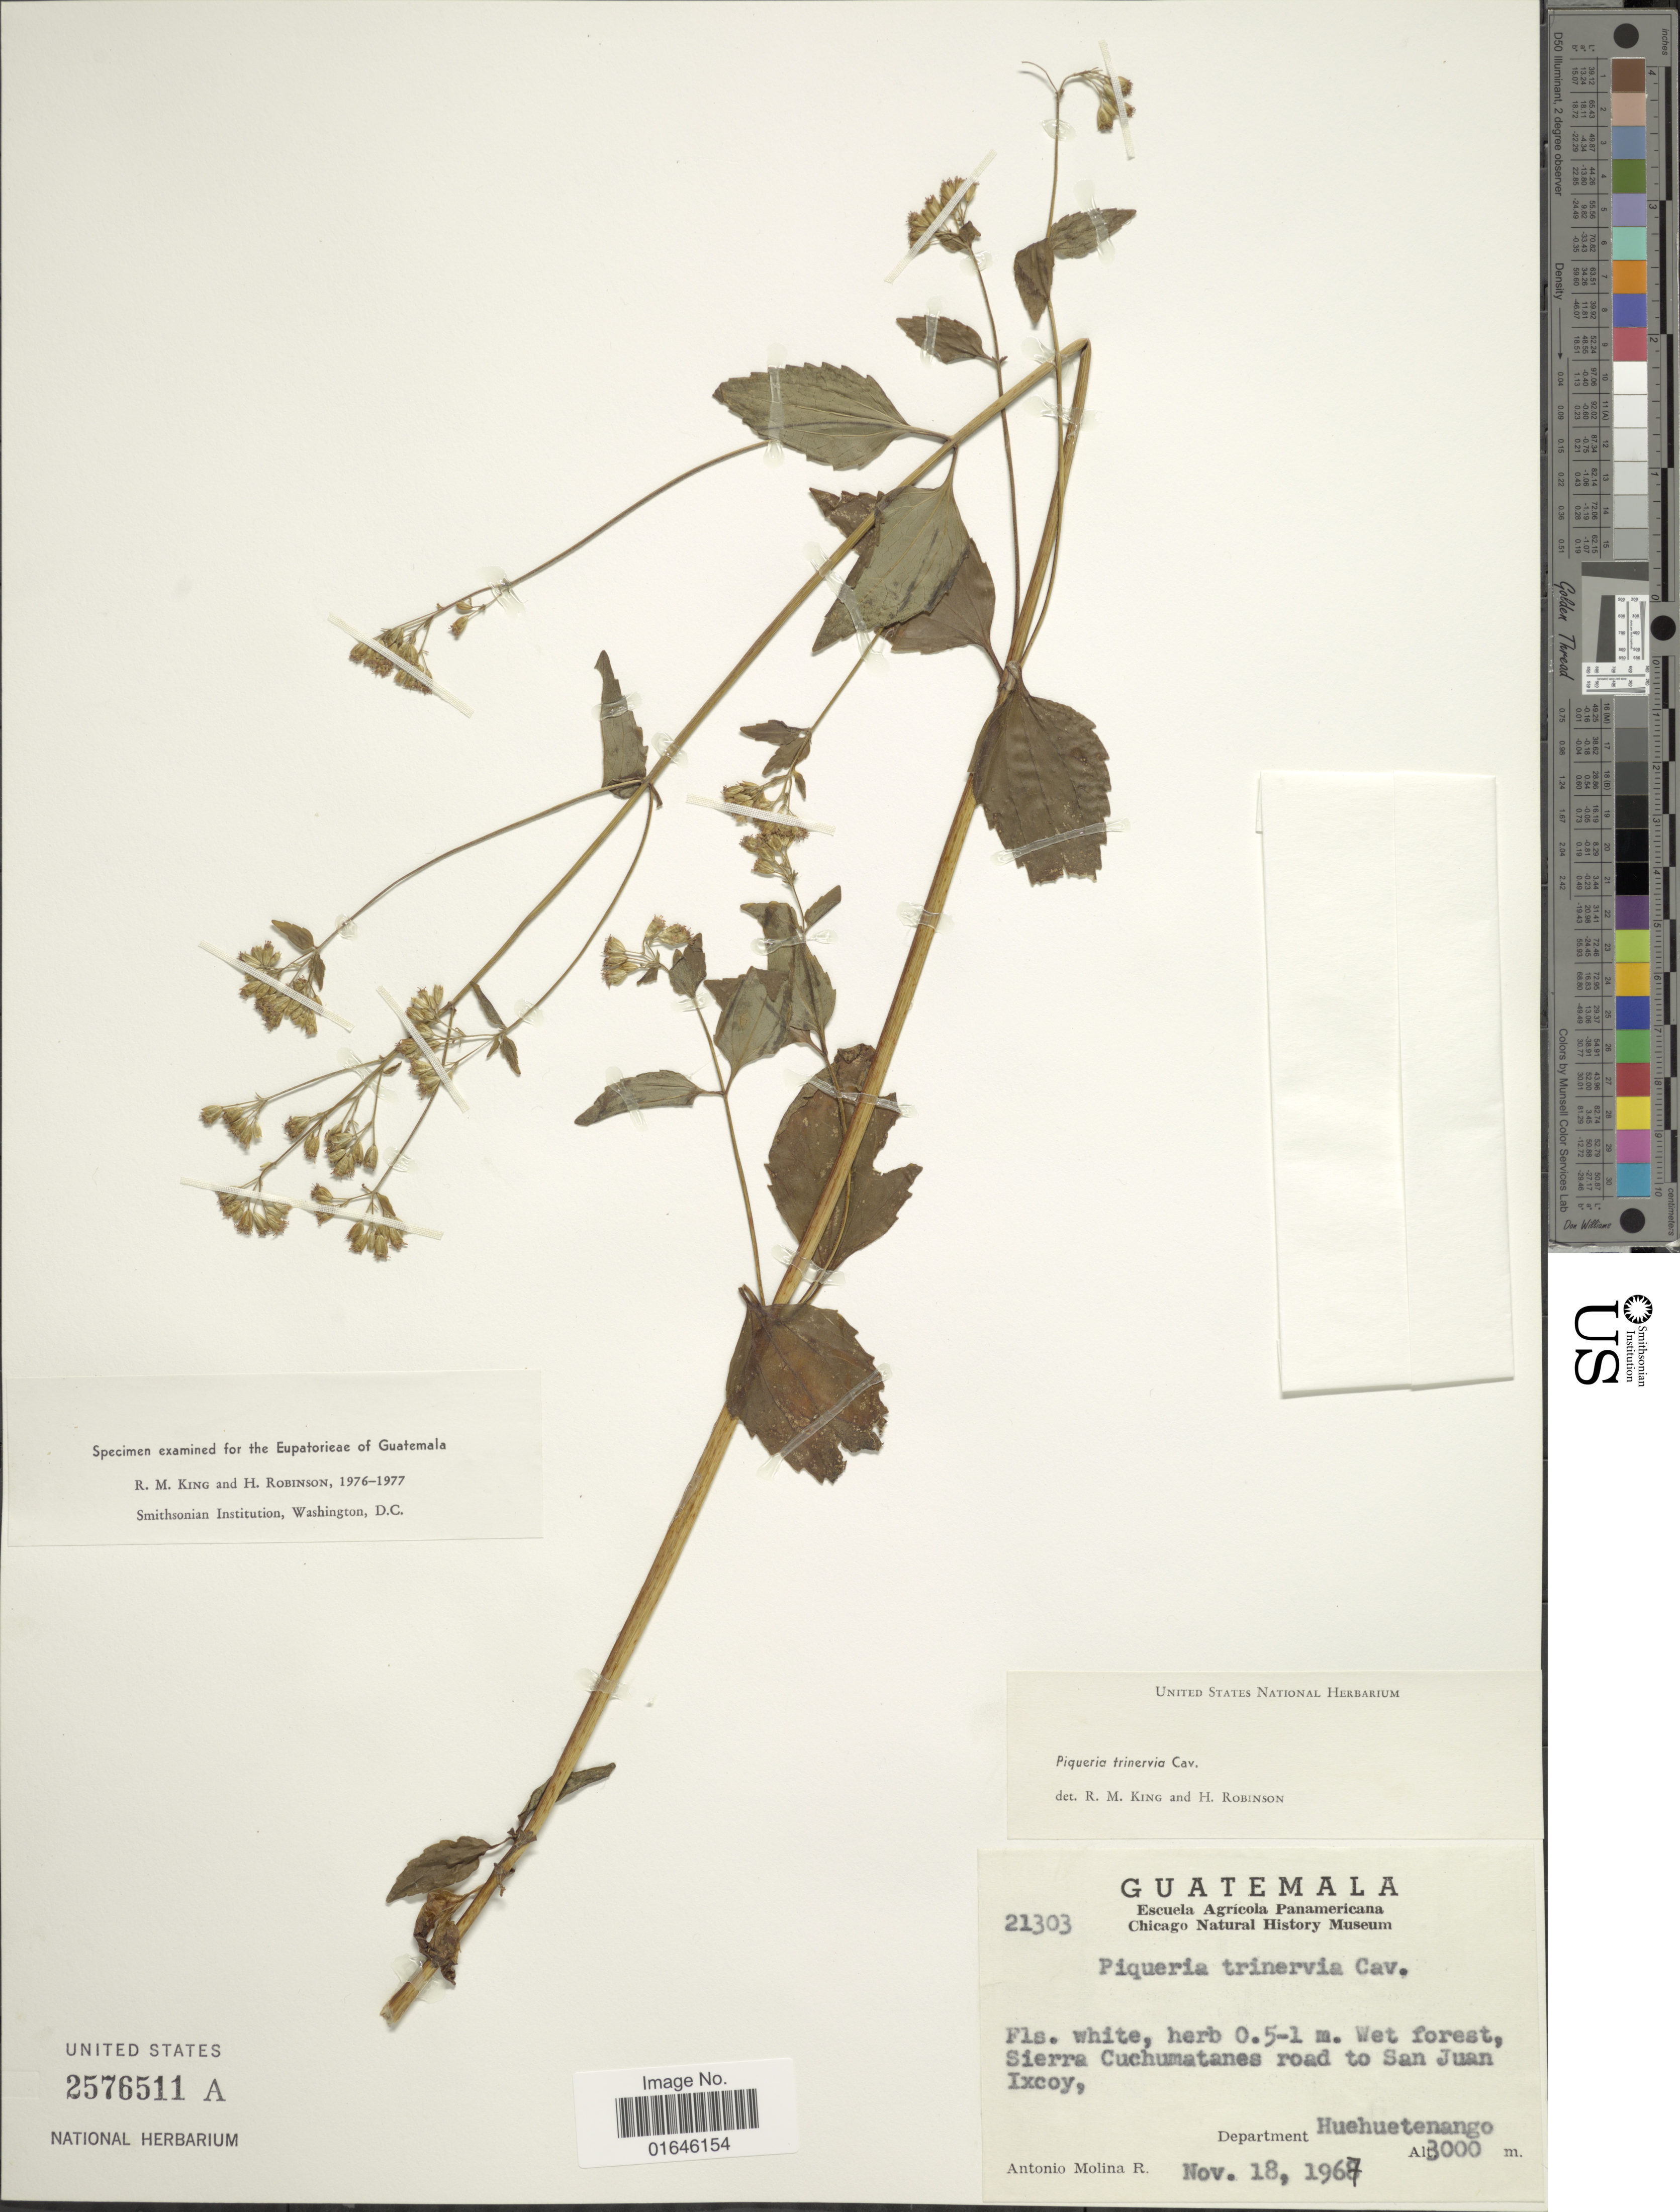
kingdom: Plantae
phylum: Tracheophyta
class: Magnoliopsida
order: Asterales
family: Asteraceae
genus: Piqueria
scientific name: Piqueria trinervia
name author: Cav.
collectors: A. Molina R.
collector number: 21303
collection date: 1967-11-18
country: Guatemala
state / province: Huehuetenango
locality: Sierra Cuchumatanes road to San Juan Ixcoy, Department Huehuetenango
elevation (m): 3000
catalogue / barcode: US 2576511A